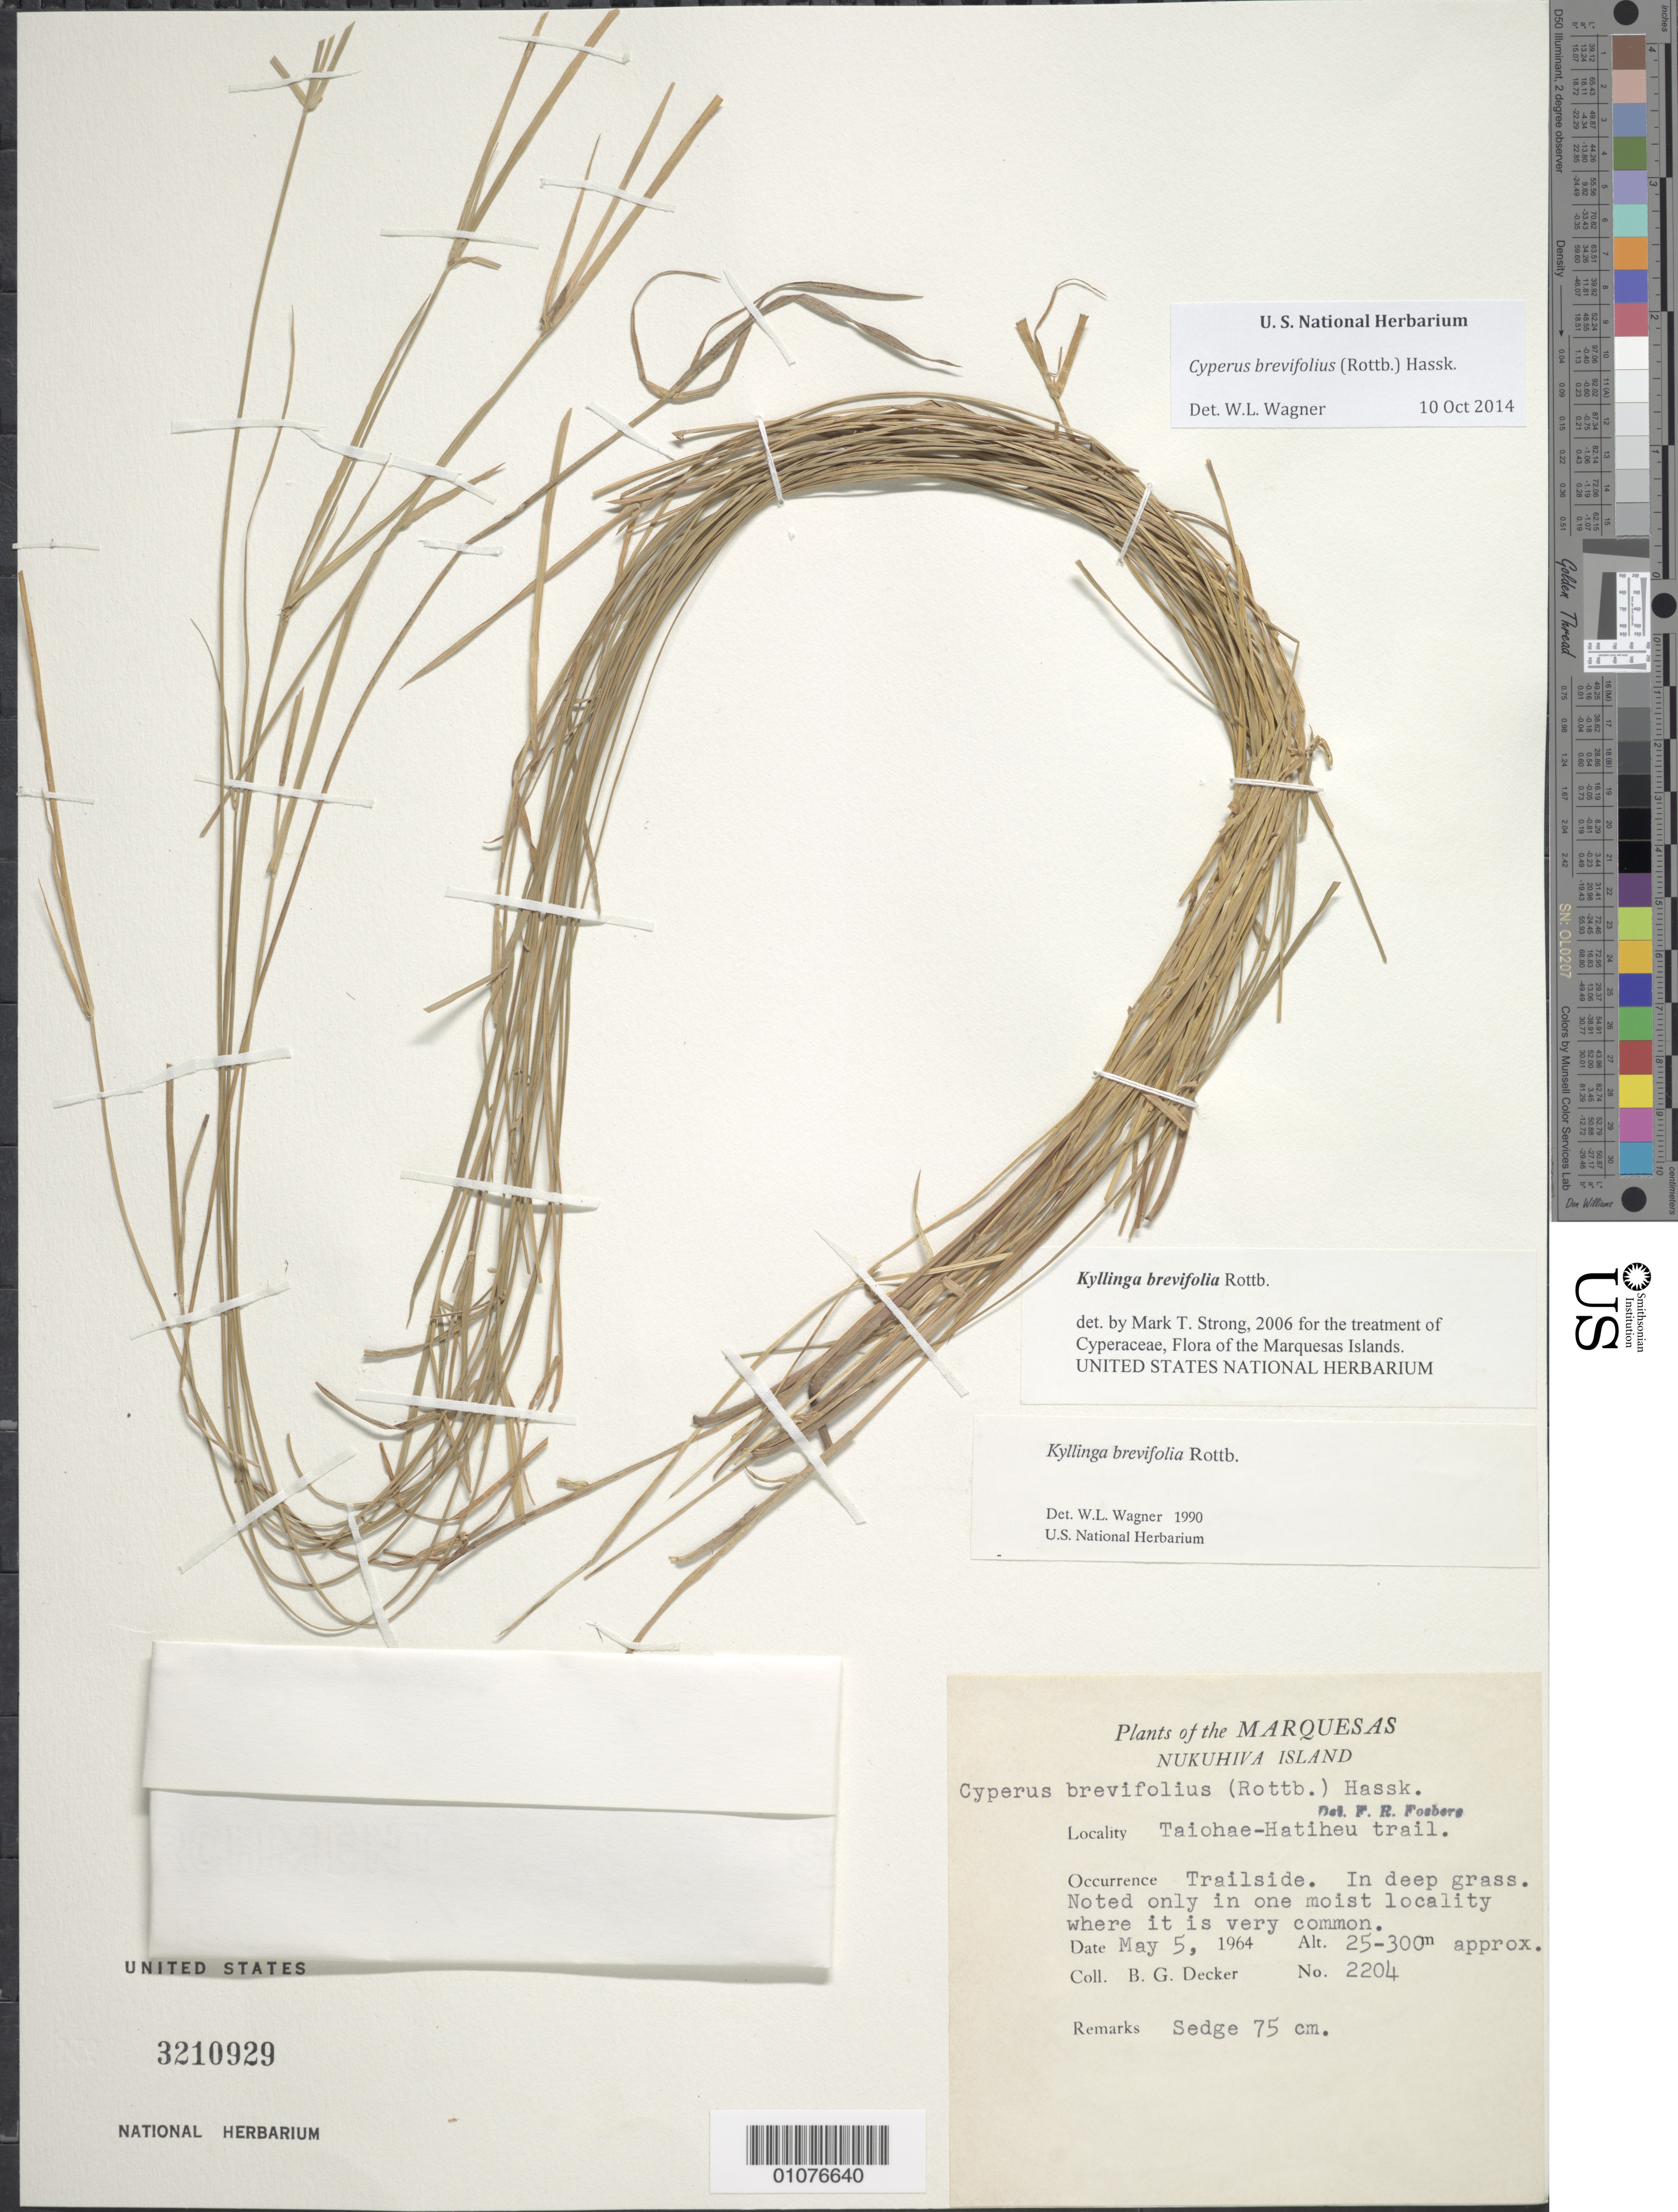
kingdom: Plantae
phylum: Tracheophyta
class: Liliopsida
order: Poales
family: Cyperaceae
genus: Cyperus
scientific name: Cyperus brevifolius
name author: (Rottb.) Hassk.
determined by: Lorence, David H., (PTBG), National Tropical Botanical Garden (UNITED STATES)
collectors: B. G. Decker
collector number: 2204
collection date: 1964-05-05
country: French Polynesia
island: Nuku Hiva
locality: Taiohae-Hatiheu Trail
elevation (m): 25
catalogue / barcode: US 3210929